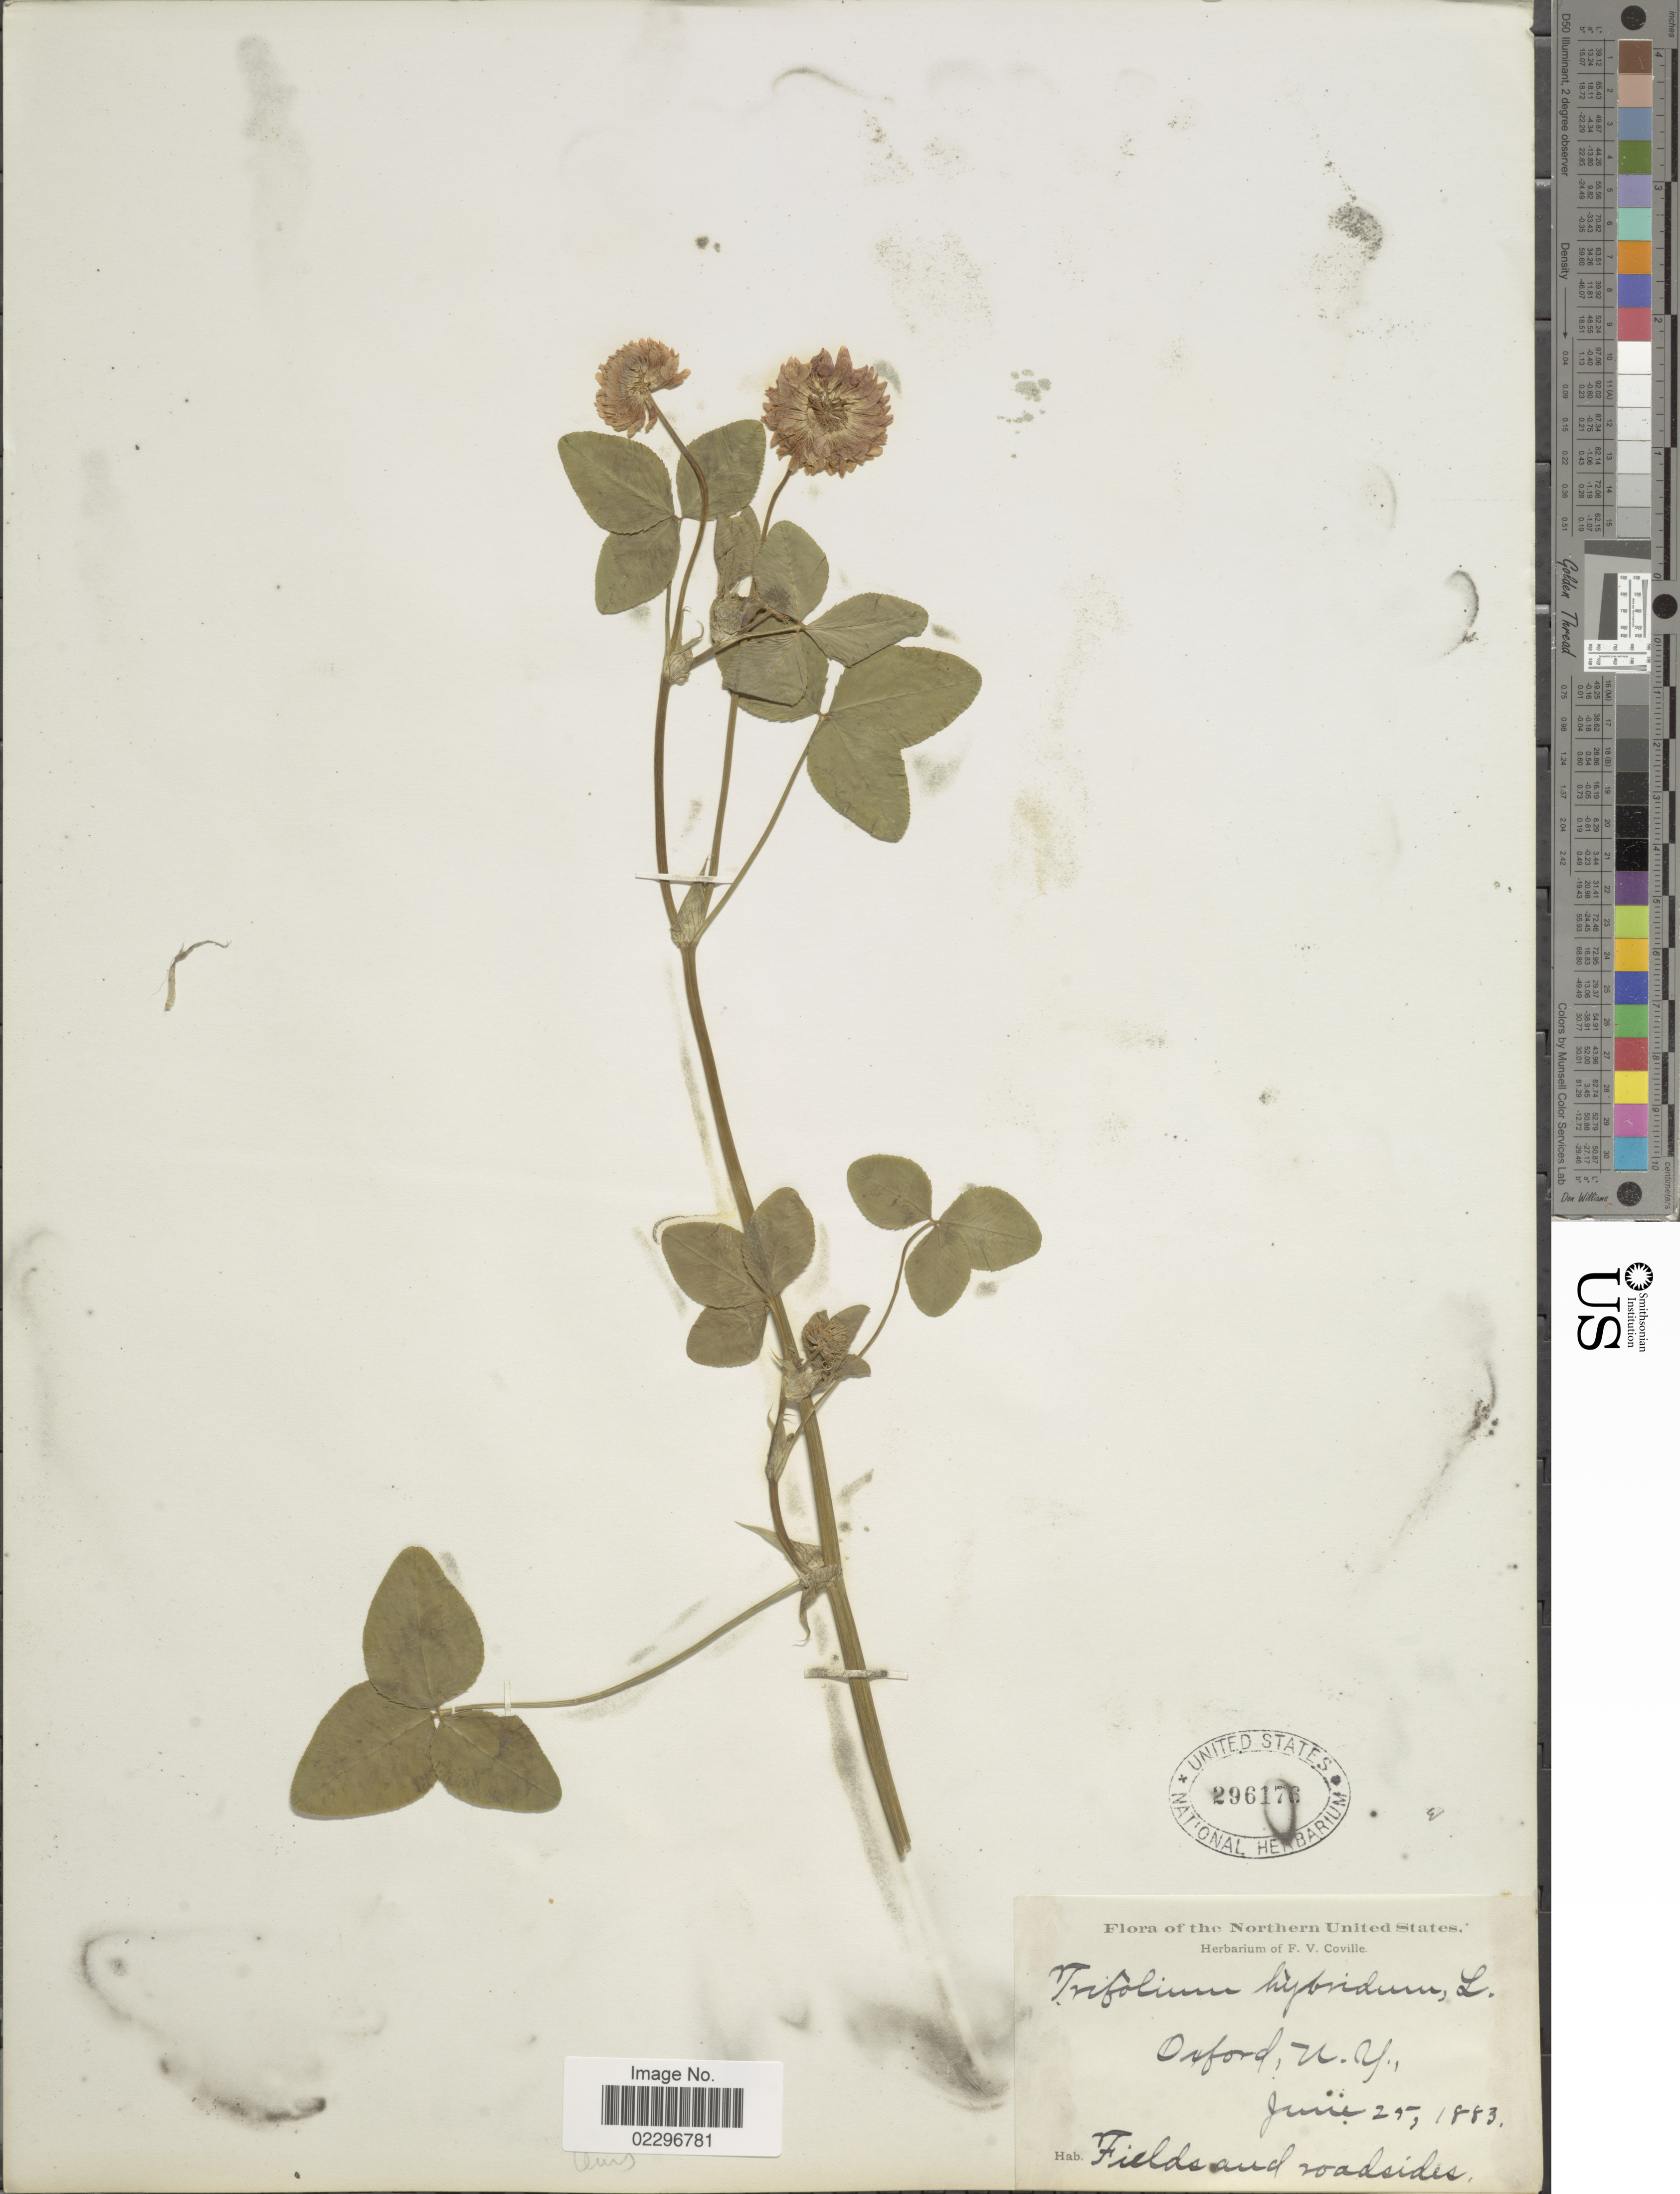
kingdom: Plantae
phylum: Tracheophyta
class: Magnoliopsida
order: Fabales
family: Fabaceae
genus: Trifolium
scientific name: Trifolium hybridum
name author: L.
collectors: ex herb. F. V. Coville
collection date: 1883-06-25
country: United States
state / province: New York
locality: Oxford, N. Y.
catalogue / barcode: US 296176